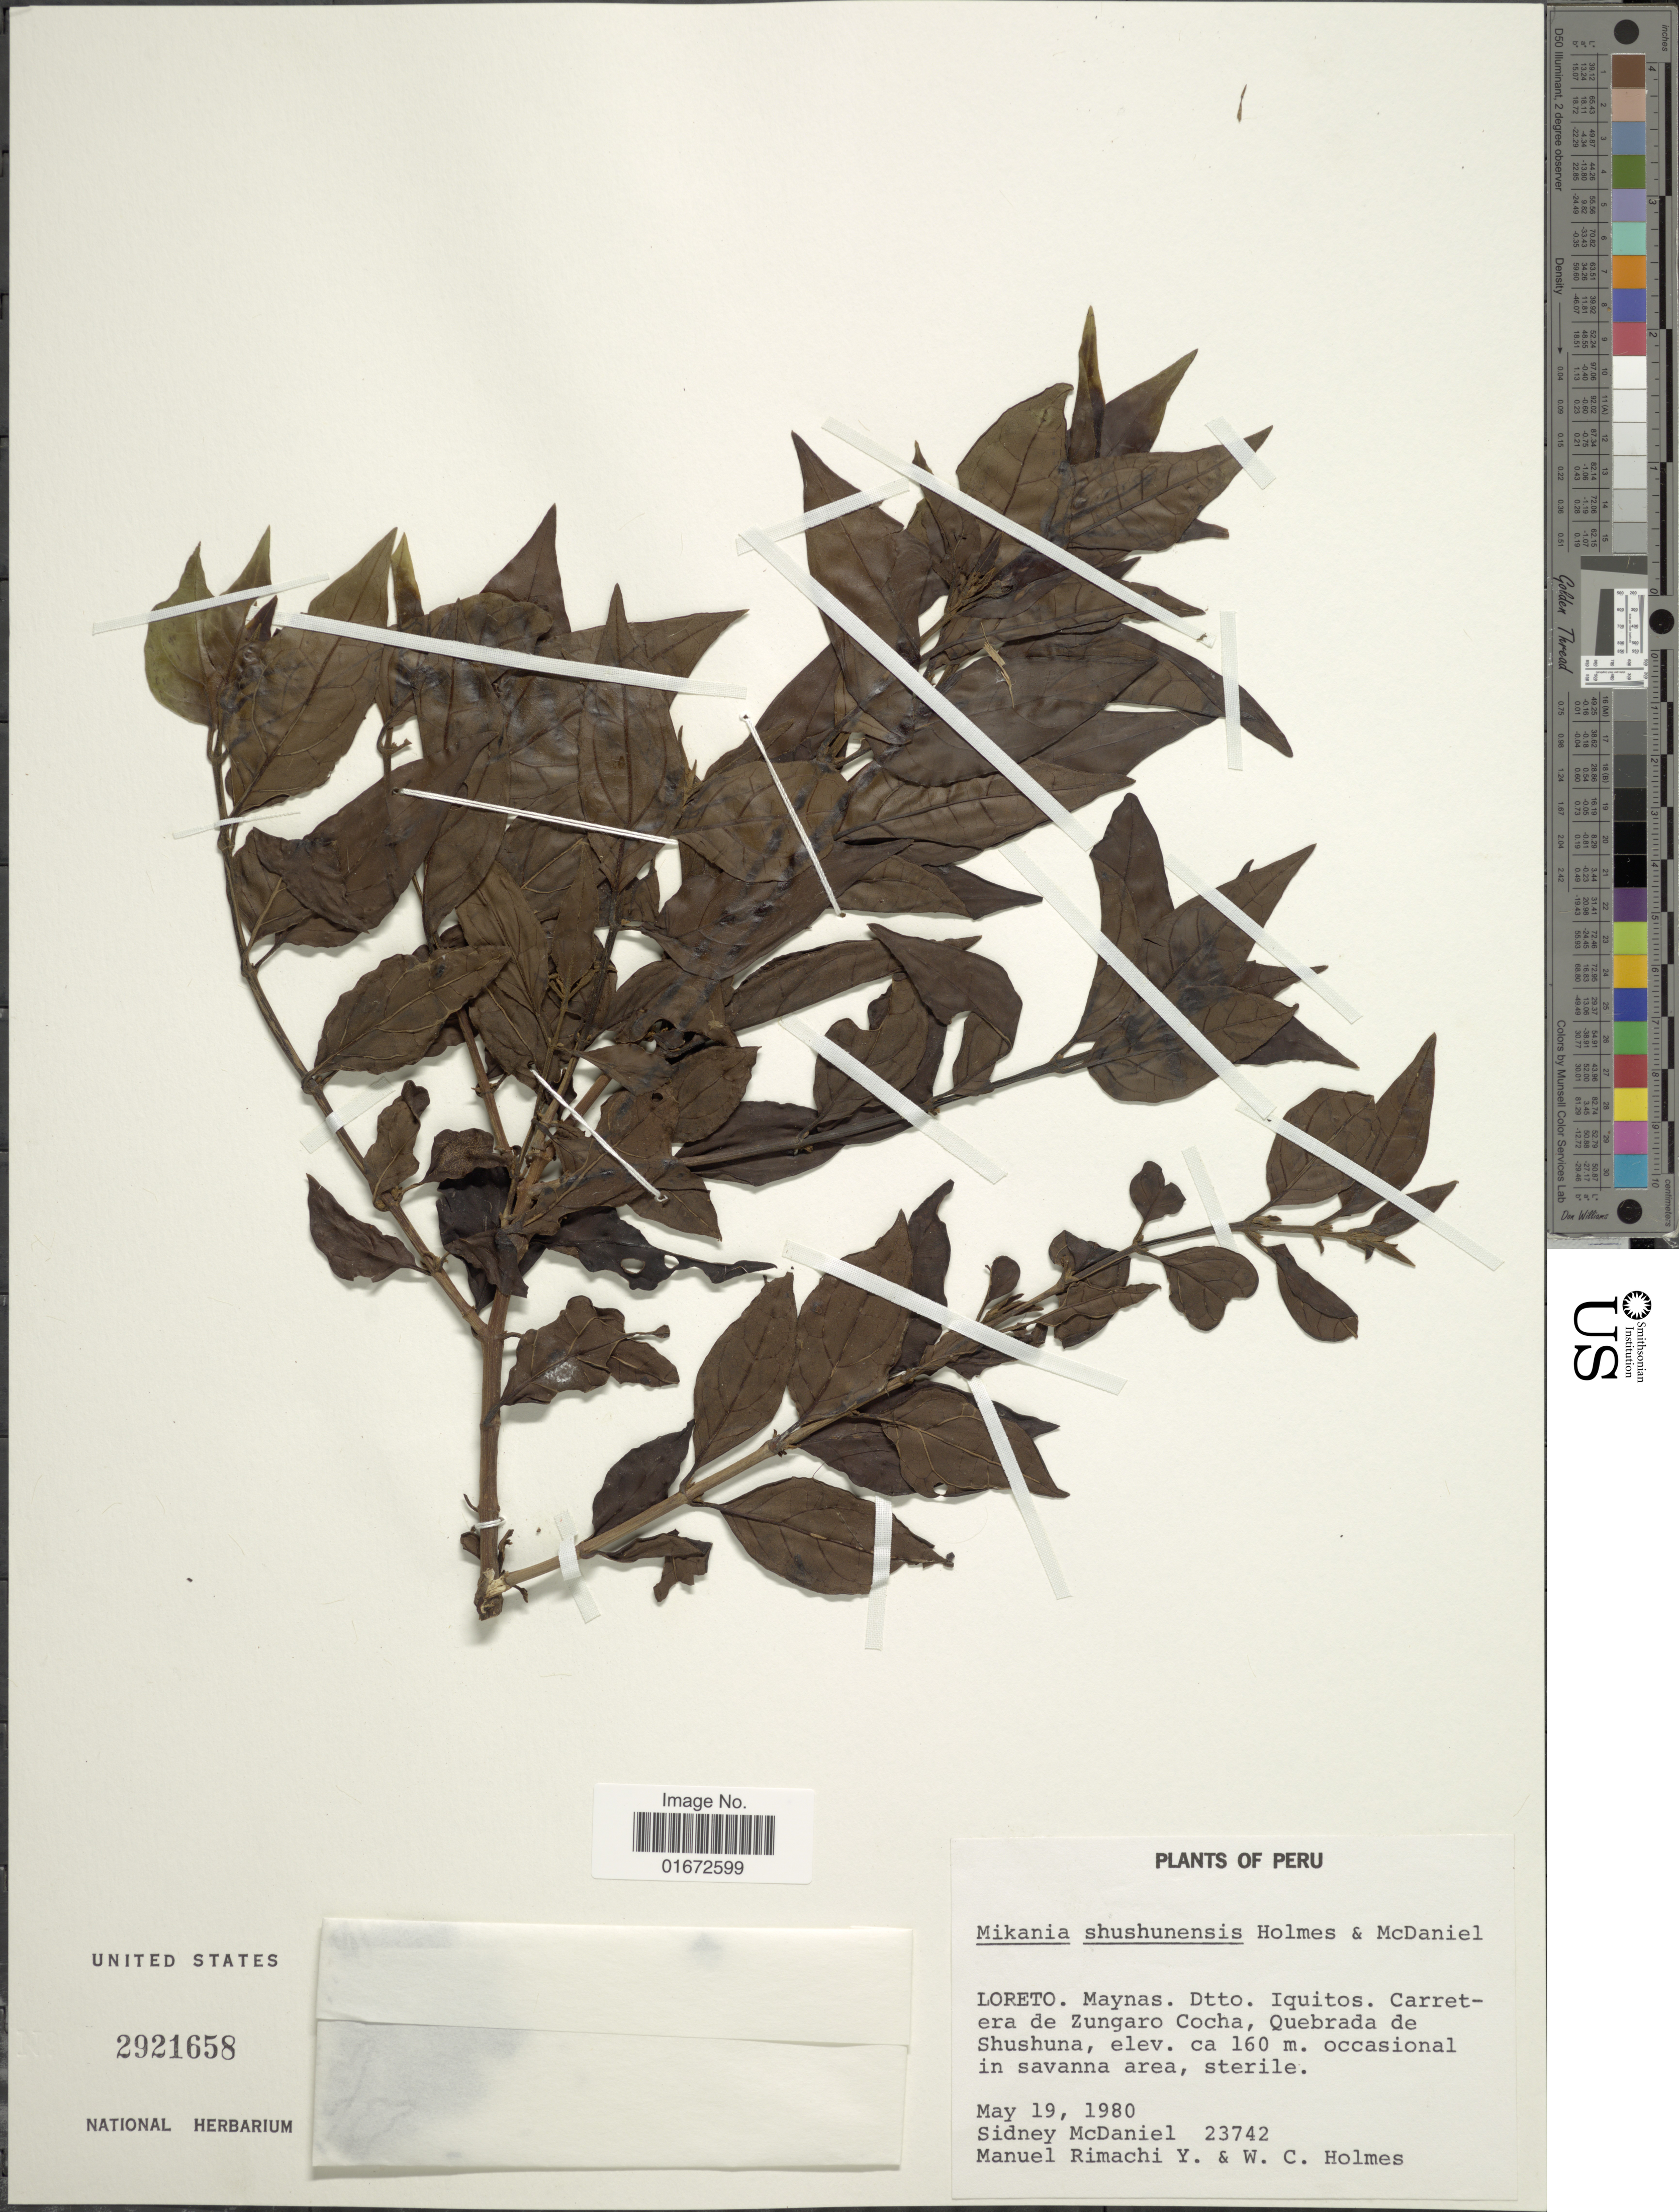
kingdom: Plantae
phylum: Tracheophyta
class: Magnoliopsida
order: Asterales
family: Asteraceae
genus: Mikania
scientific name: Mikania shushunensis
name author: W.C. Holmes & McDaniel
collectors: S. McDaniel, M. Rimachi Y. & W. Holmes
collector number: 23742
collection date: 1980-05-19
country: Peru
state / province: Loreto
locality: Loreto. Maynas. Dtto. Iquitos. Carretera de Zungaro Cocha, Quebrada de Shushuna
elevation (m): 160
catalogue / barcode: US 2921658